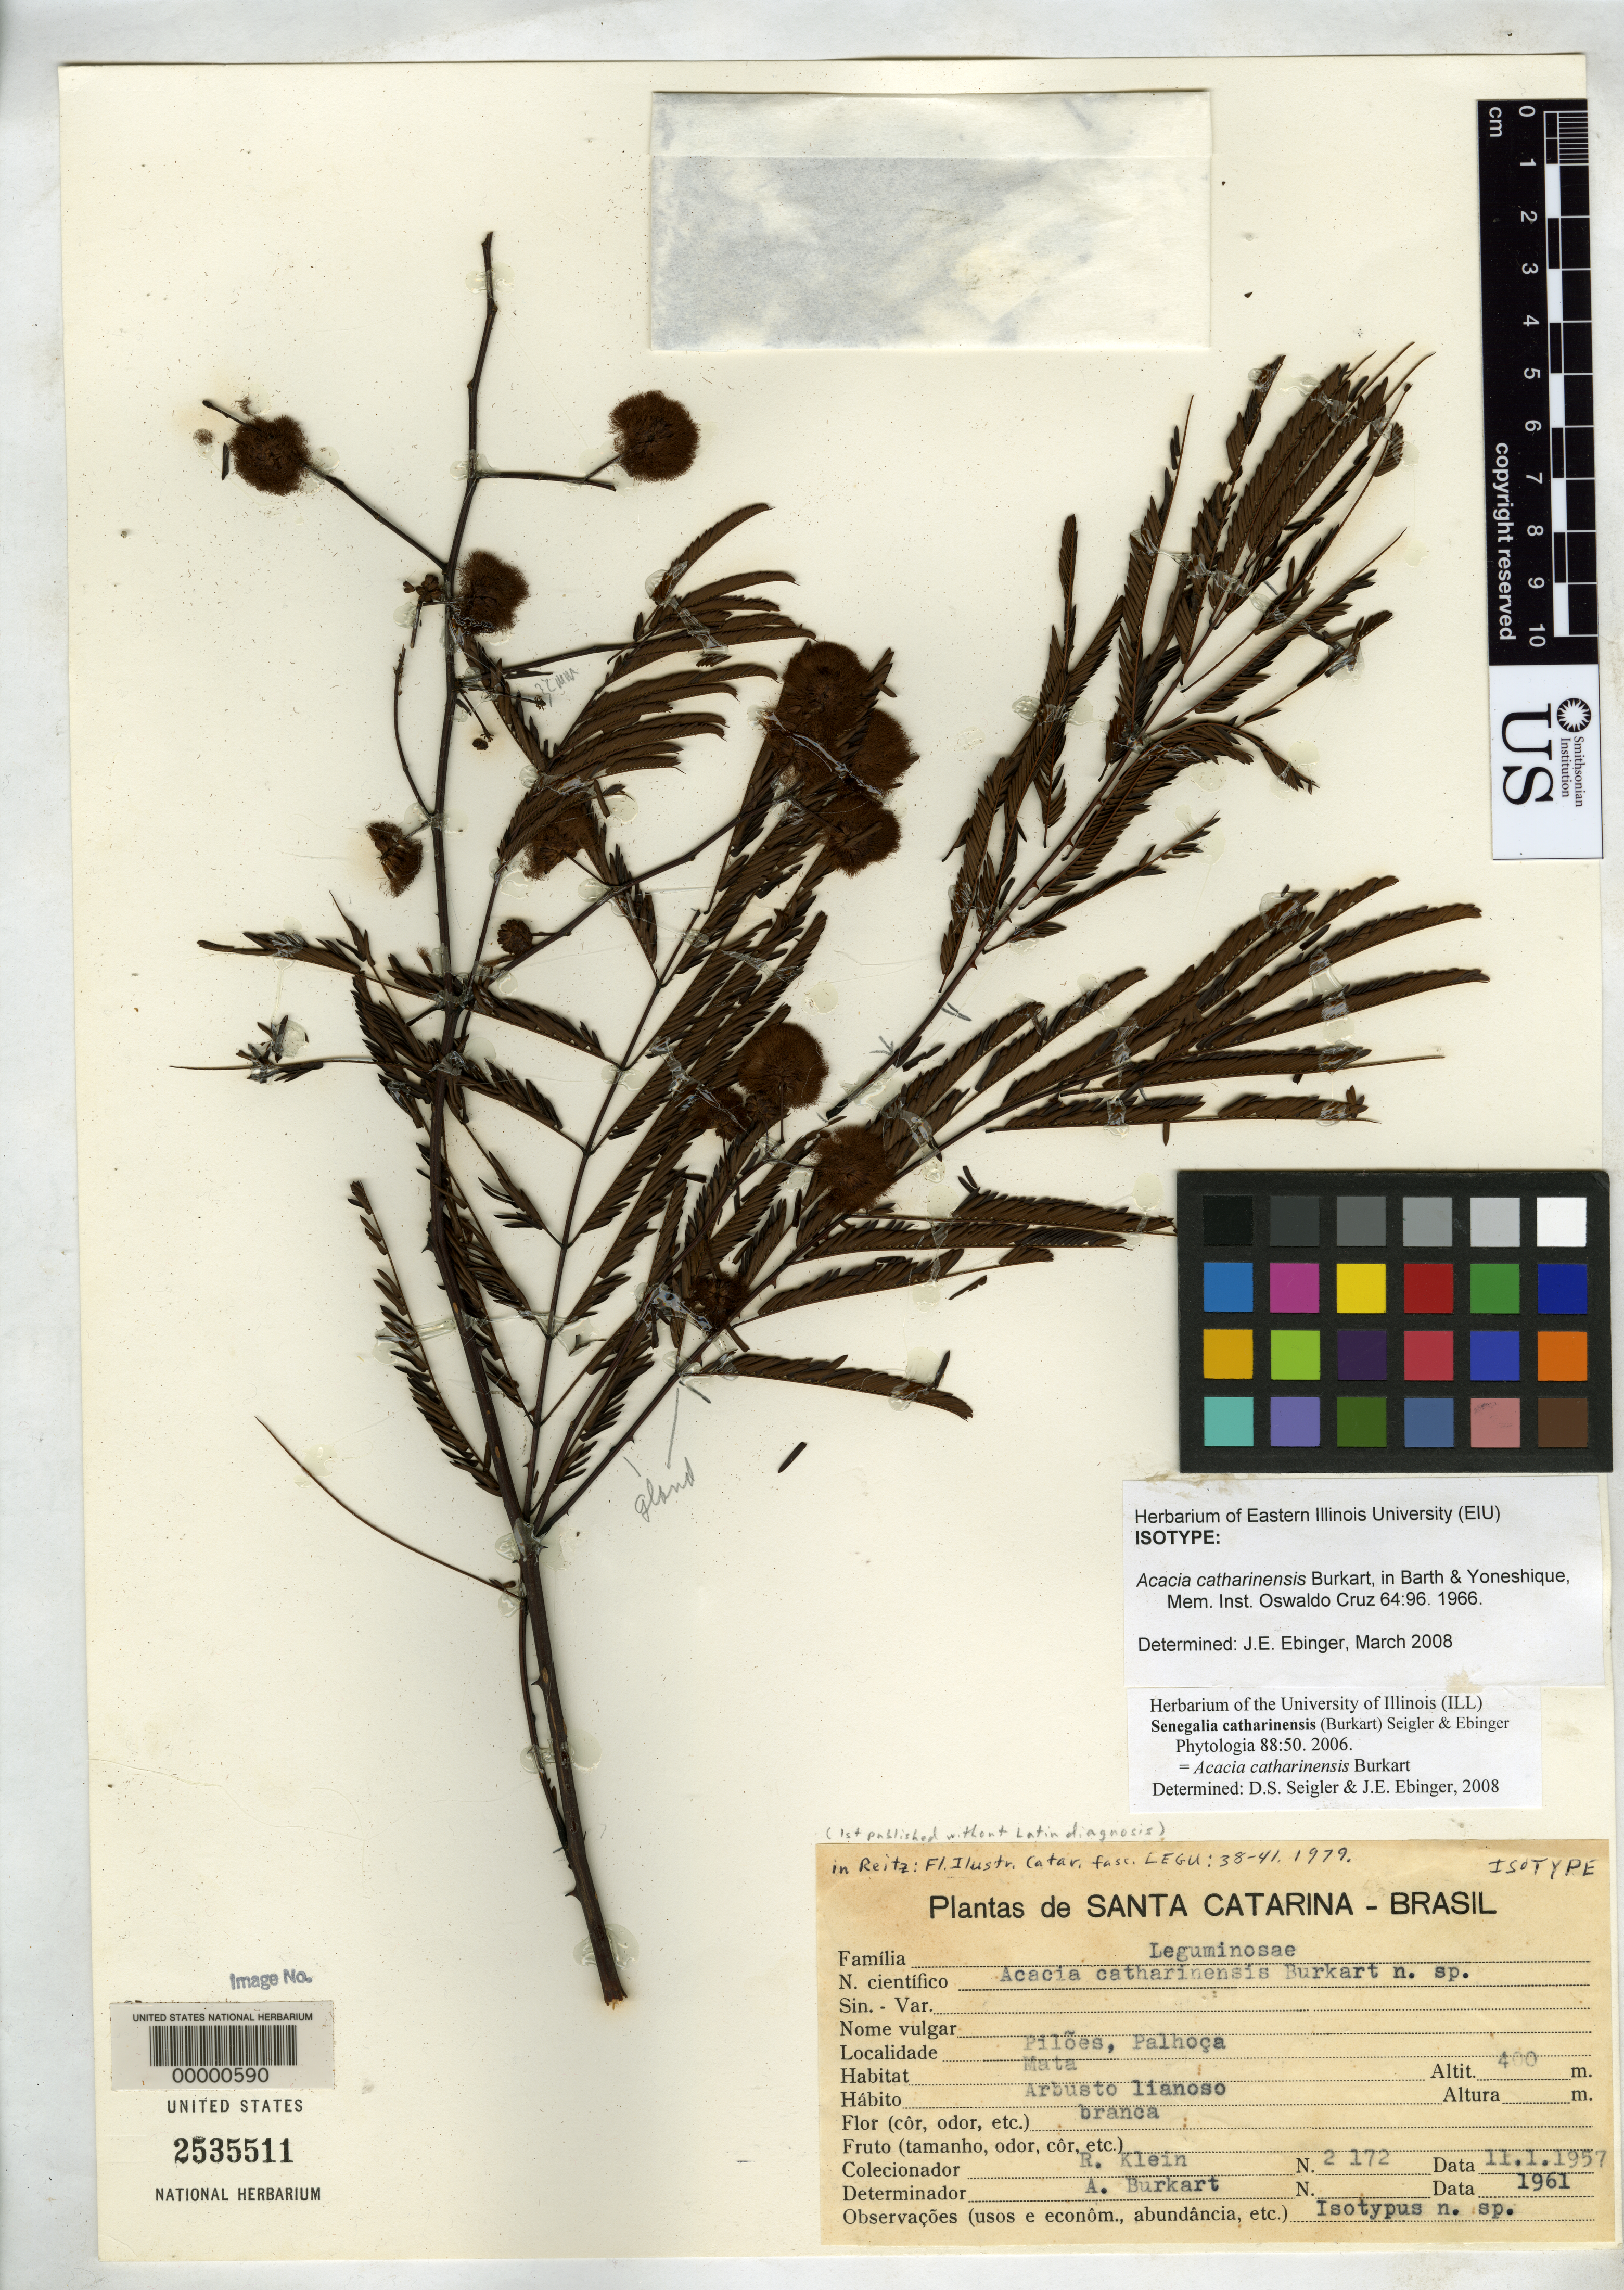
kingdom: Plantae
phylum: Tracheophyta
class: Magnoliopsida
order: Fabales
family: Fabaceae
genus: Acacia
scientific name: Acacia catharinensis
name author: Burkart in O.M. Barth & Yonesh.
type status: Isotype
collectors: R. M. Klein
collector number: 2172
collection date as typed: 11 Jan 1957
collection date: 1957-01-11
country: Brazil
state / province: Santa Catarina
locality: Piloes, Palhoça.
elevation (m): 400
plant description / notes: Name published by Burkart in Reitz, Fl. Ilustr. Catar. (fasc. Legum.): 38-41 (1979) but apparently validated by Barth & Yoneshigue (1966).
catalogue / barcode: US 2535511